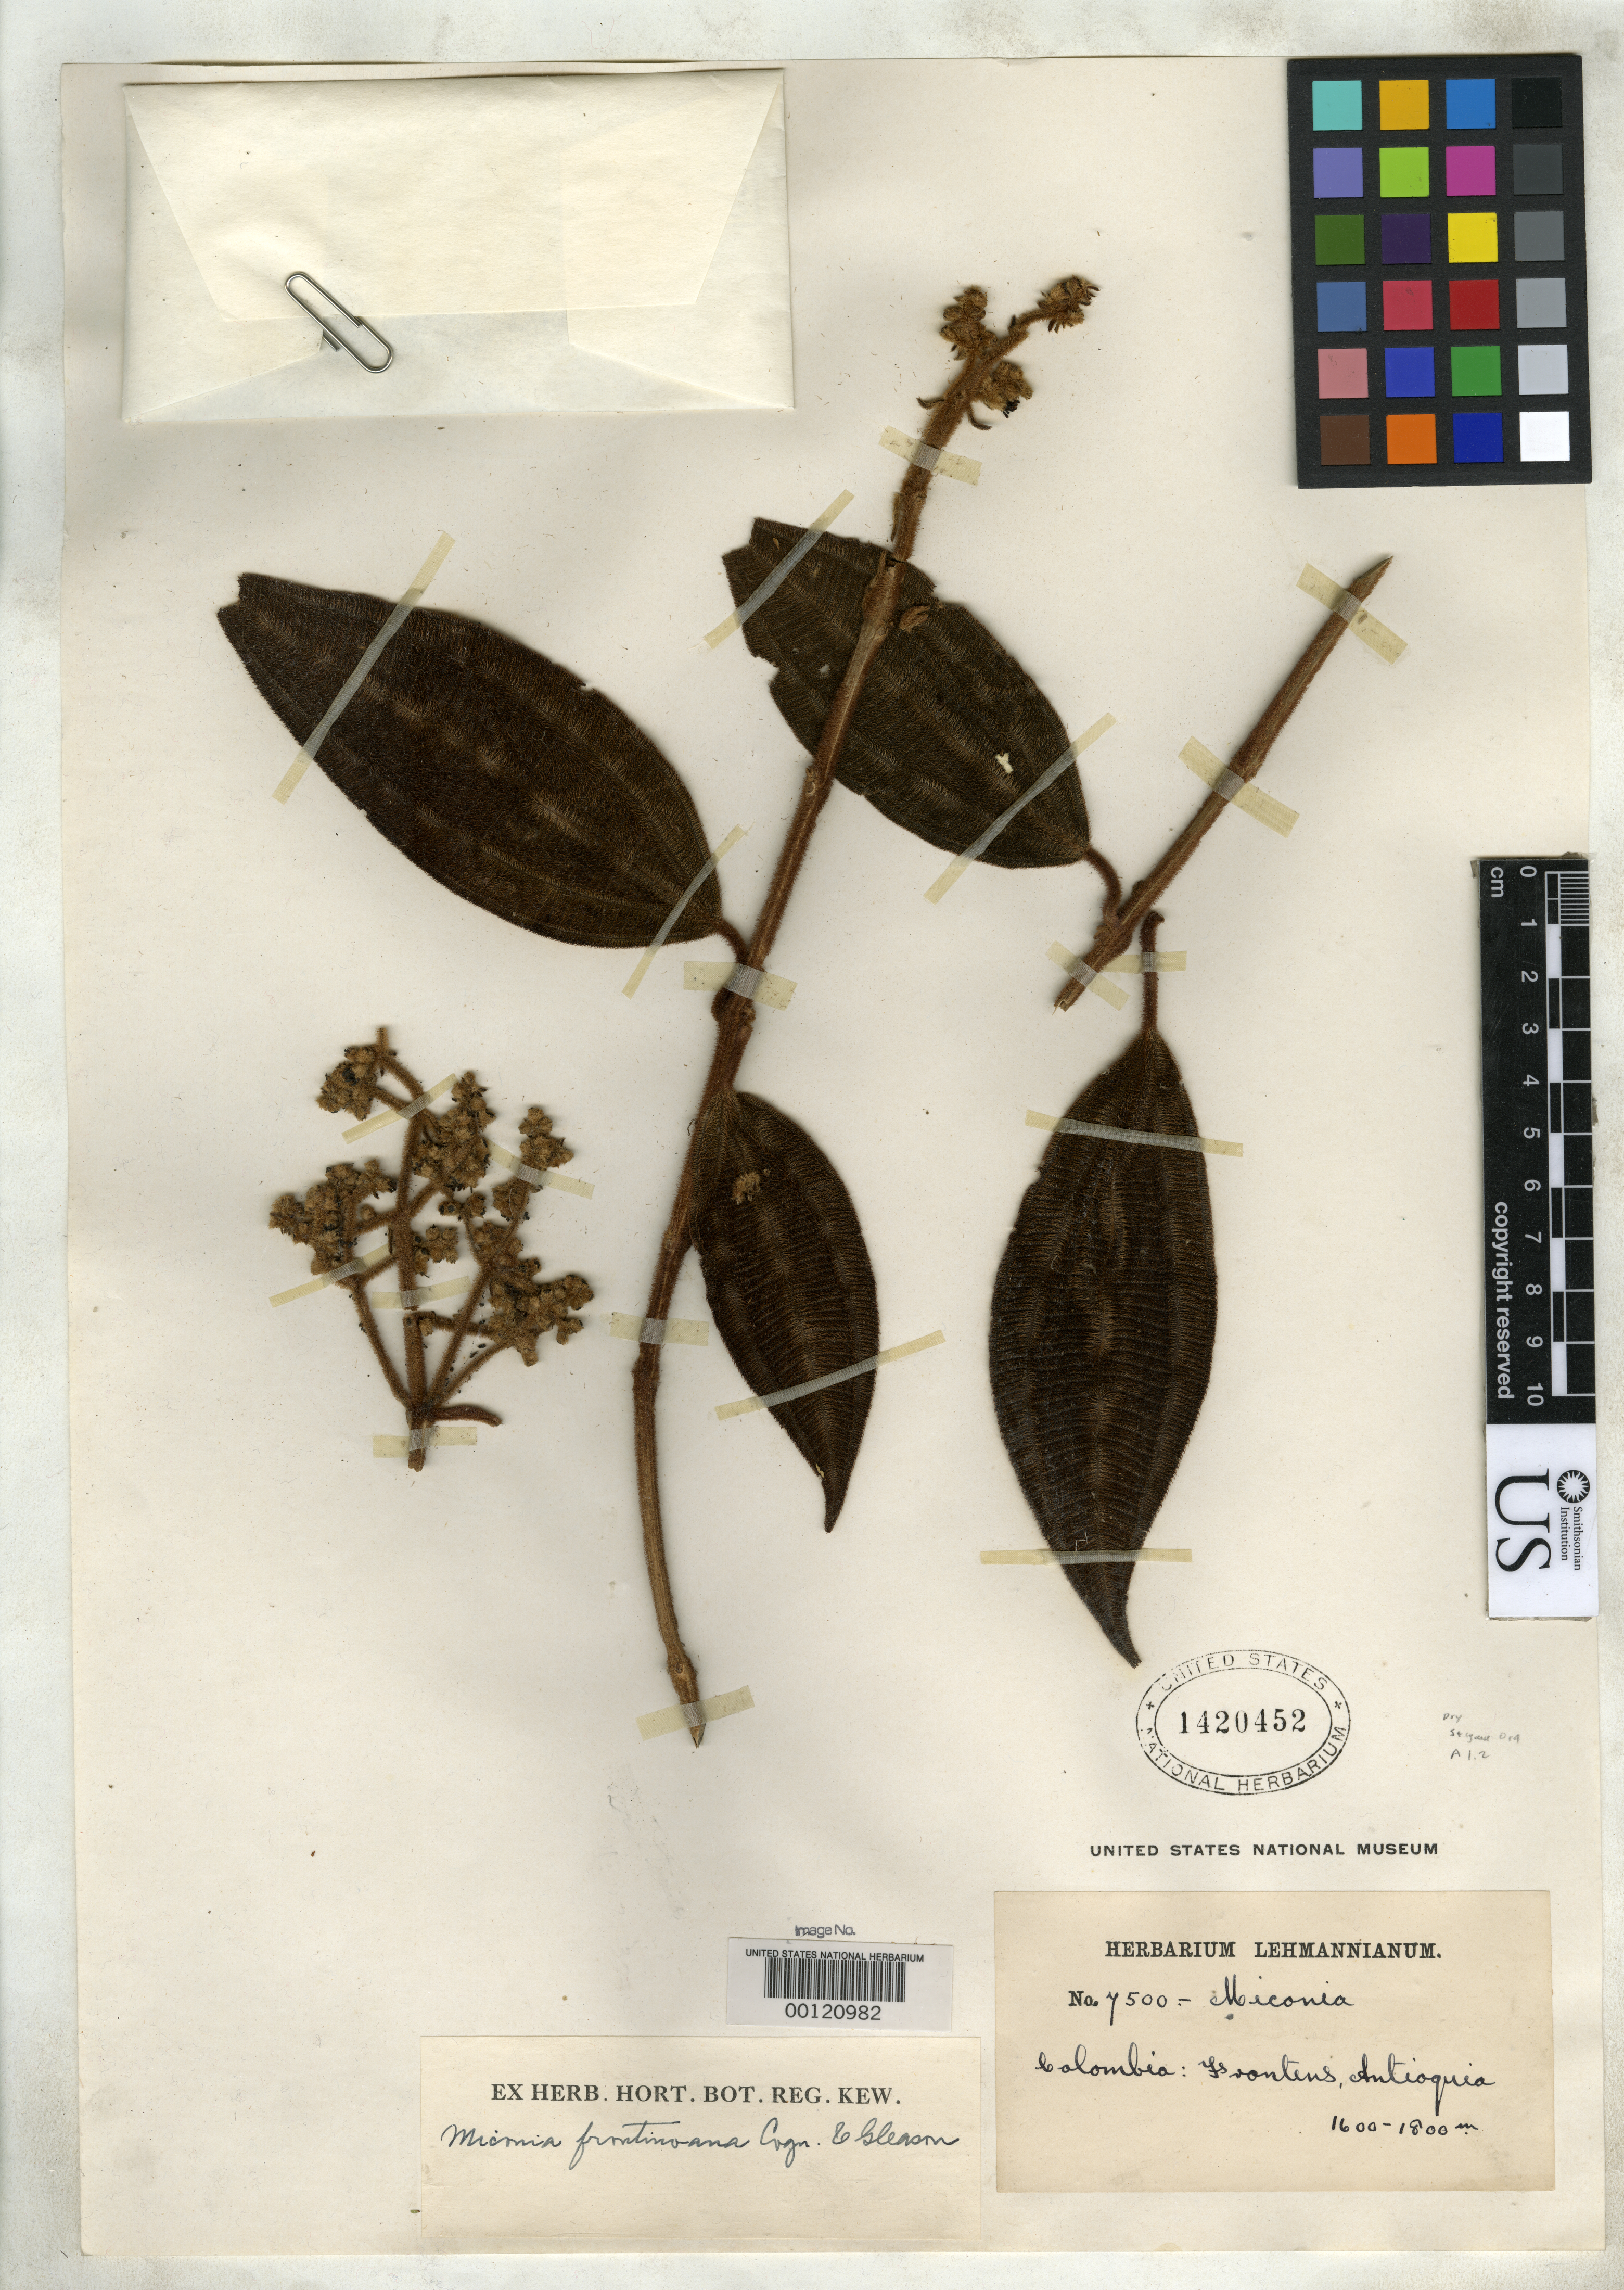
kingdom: Plantae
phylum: Tracheophyta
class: Magnoliopsida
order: Myrtales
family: Melastomataceae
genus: Miconia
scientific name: Miconia frontinoana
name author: Cogn. & Gleason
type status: Isotype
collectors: F. C. Lehmann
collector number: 7500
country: Colombia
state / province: Antioquia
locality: Frontino, west Andes of Antioquia.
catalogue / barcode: US 1420452